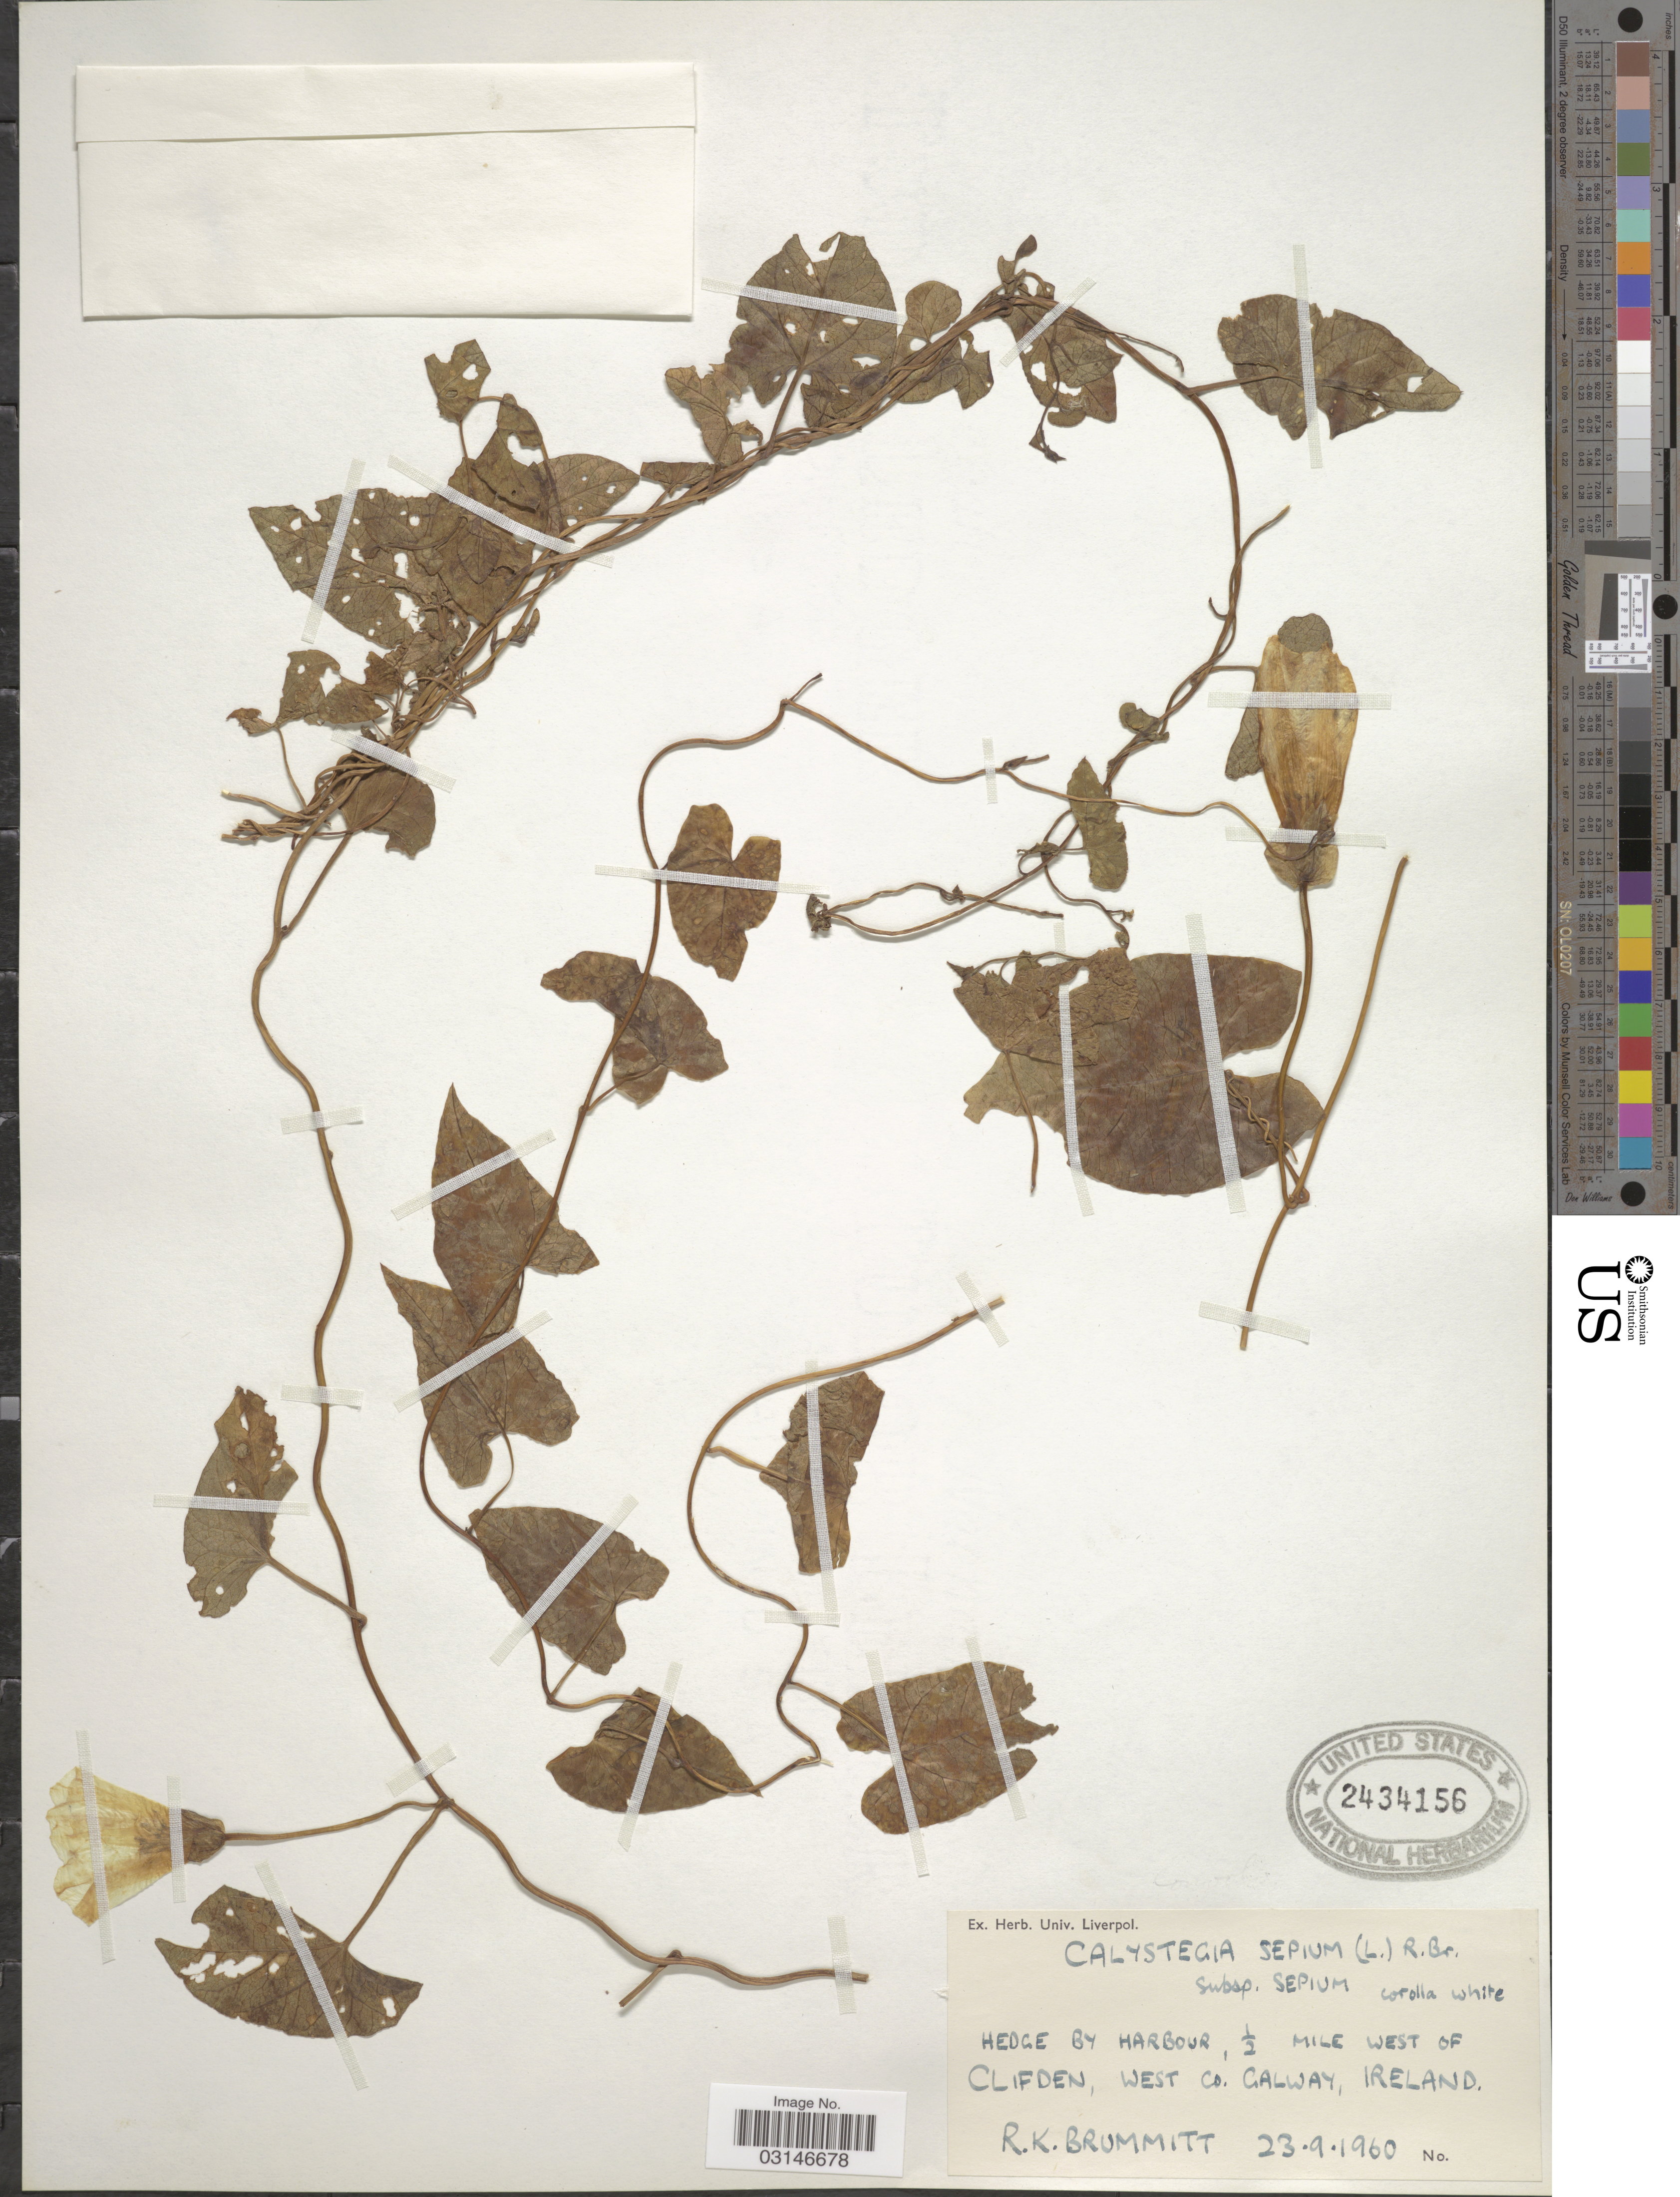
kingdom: Plantae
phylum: Tracheophyta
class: Magnoliopsida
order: Solanales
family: Convolvulaceae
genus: Calystegia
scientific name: Calystegia sepium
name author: (L.) R. Br.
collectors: R. K. Brummitt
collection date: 1960-09-23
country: Ireland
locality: Hedge by Harbour, ½ mile west of Clifden, West Co. Galway, Ireland.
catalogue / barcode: US 2434156